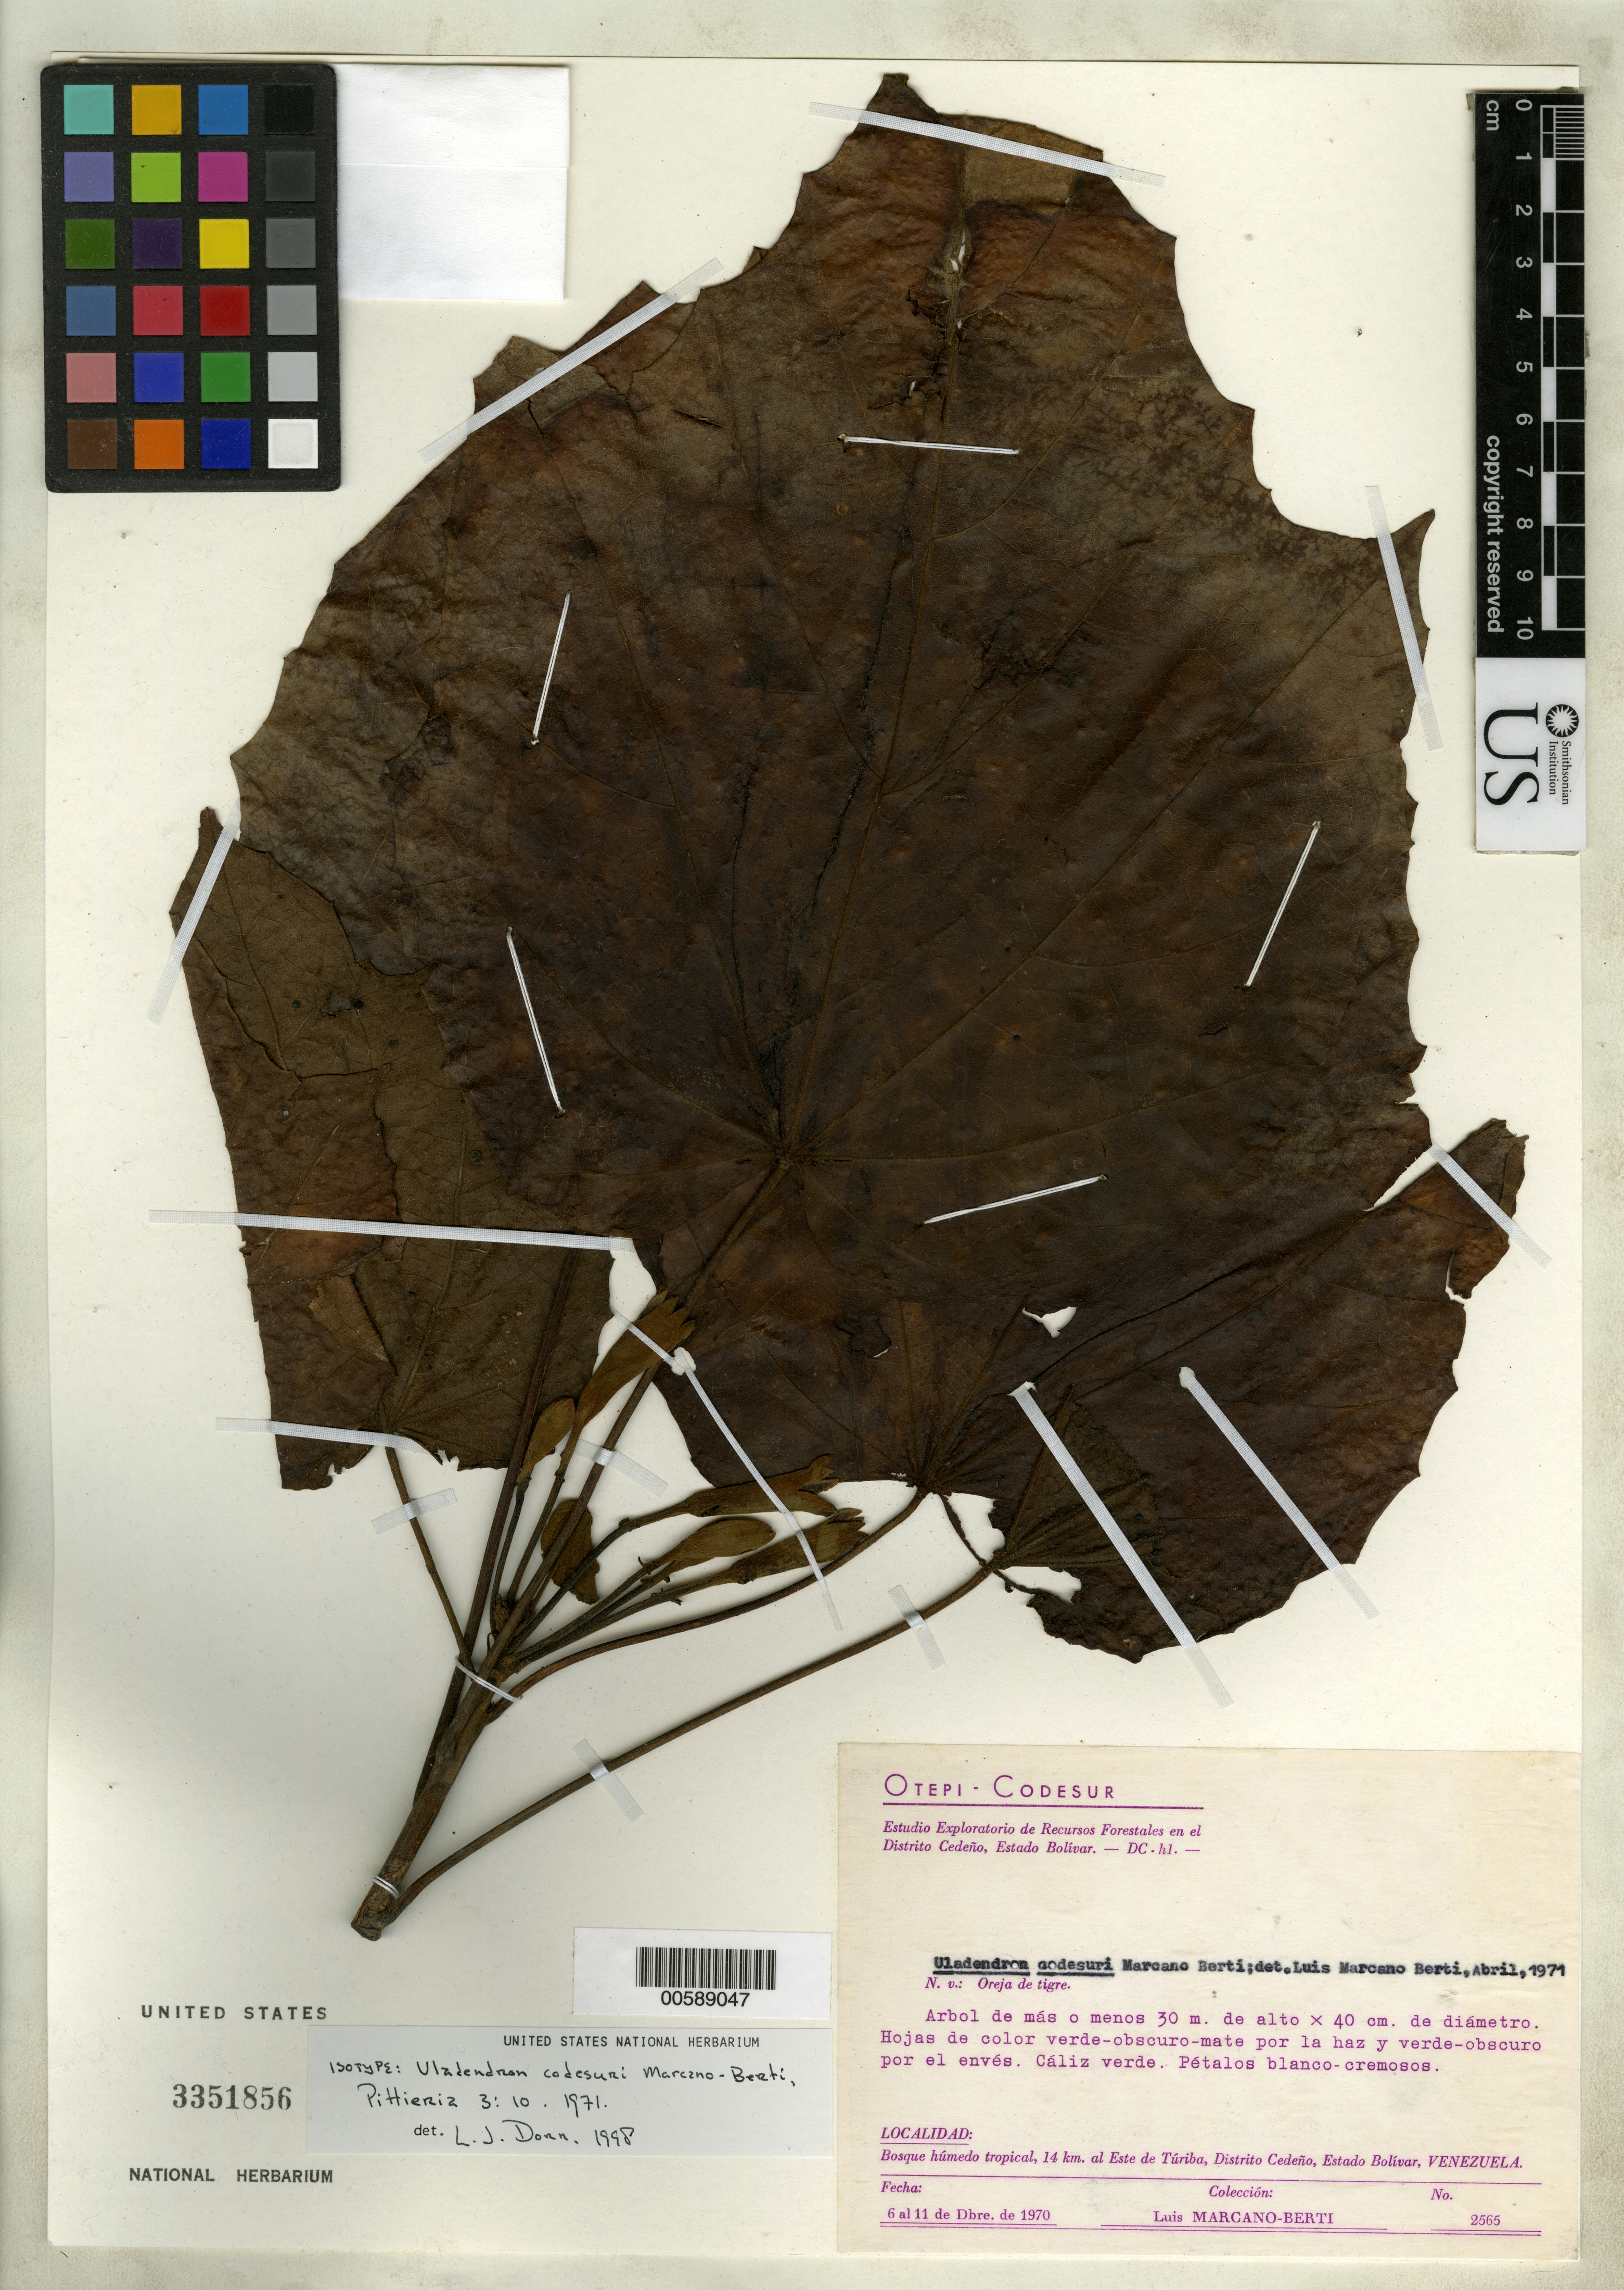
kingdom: Plantae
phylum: Tracheophyta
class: Magnoliopsida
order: Malvales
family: Malvaceae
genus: Uladendron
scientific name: Uladendron codesuri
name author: Marc.-Berti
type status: Isotype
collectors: L. Marcano-Berti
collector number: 2565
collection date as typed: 06 Dec 1970 to 11 Dec 1970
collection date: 1970-12-06/1970-12-11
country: Venezuela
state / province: Bolivar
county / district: Cedeno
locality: Bosque humedotropical, 14 km E of Turiba.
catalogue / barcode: US 3351856